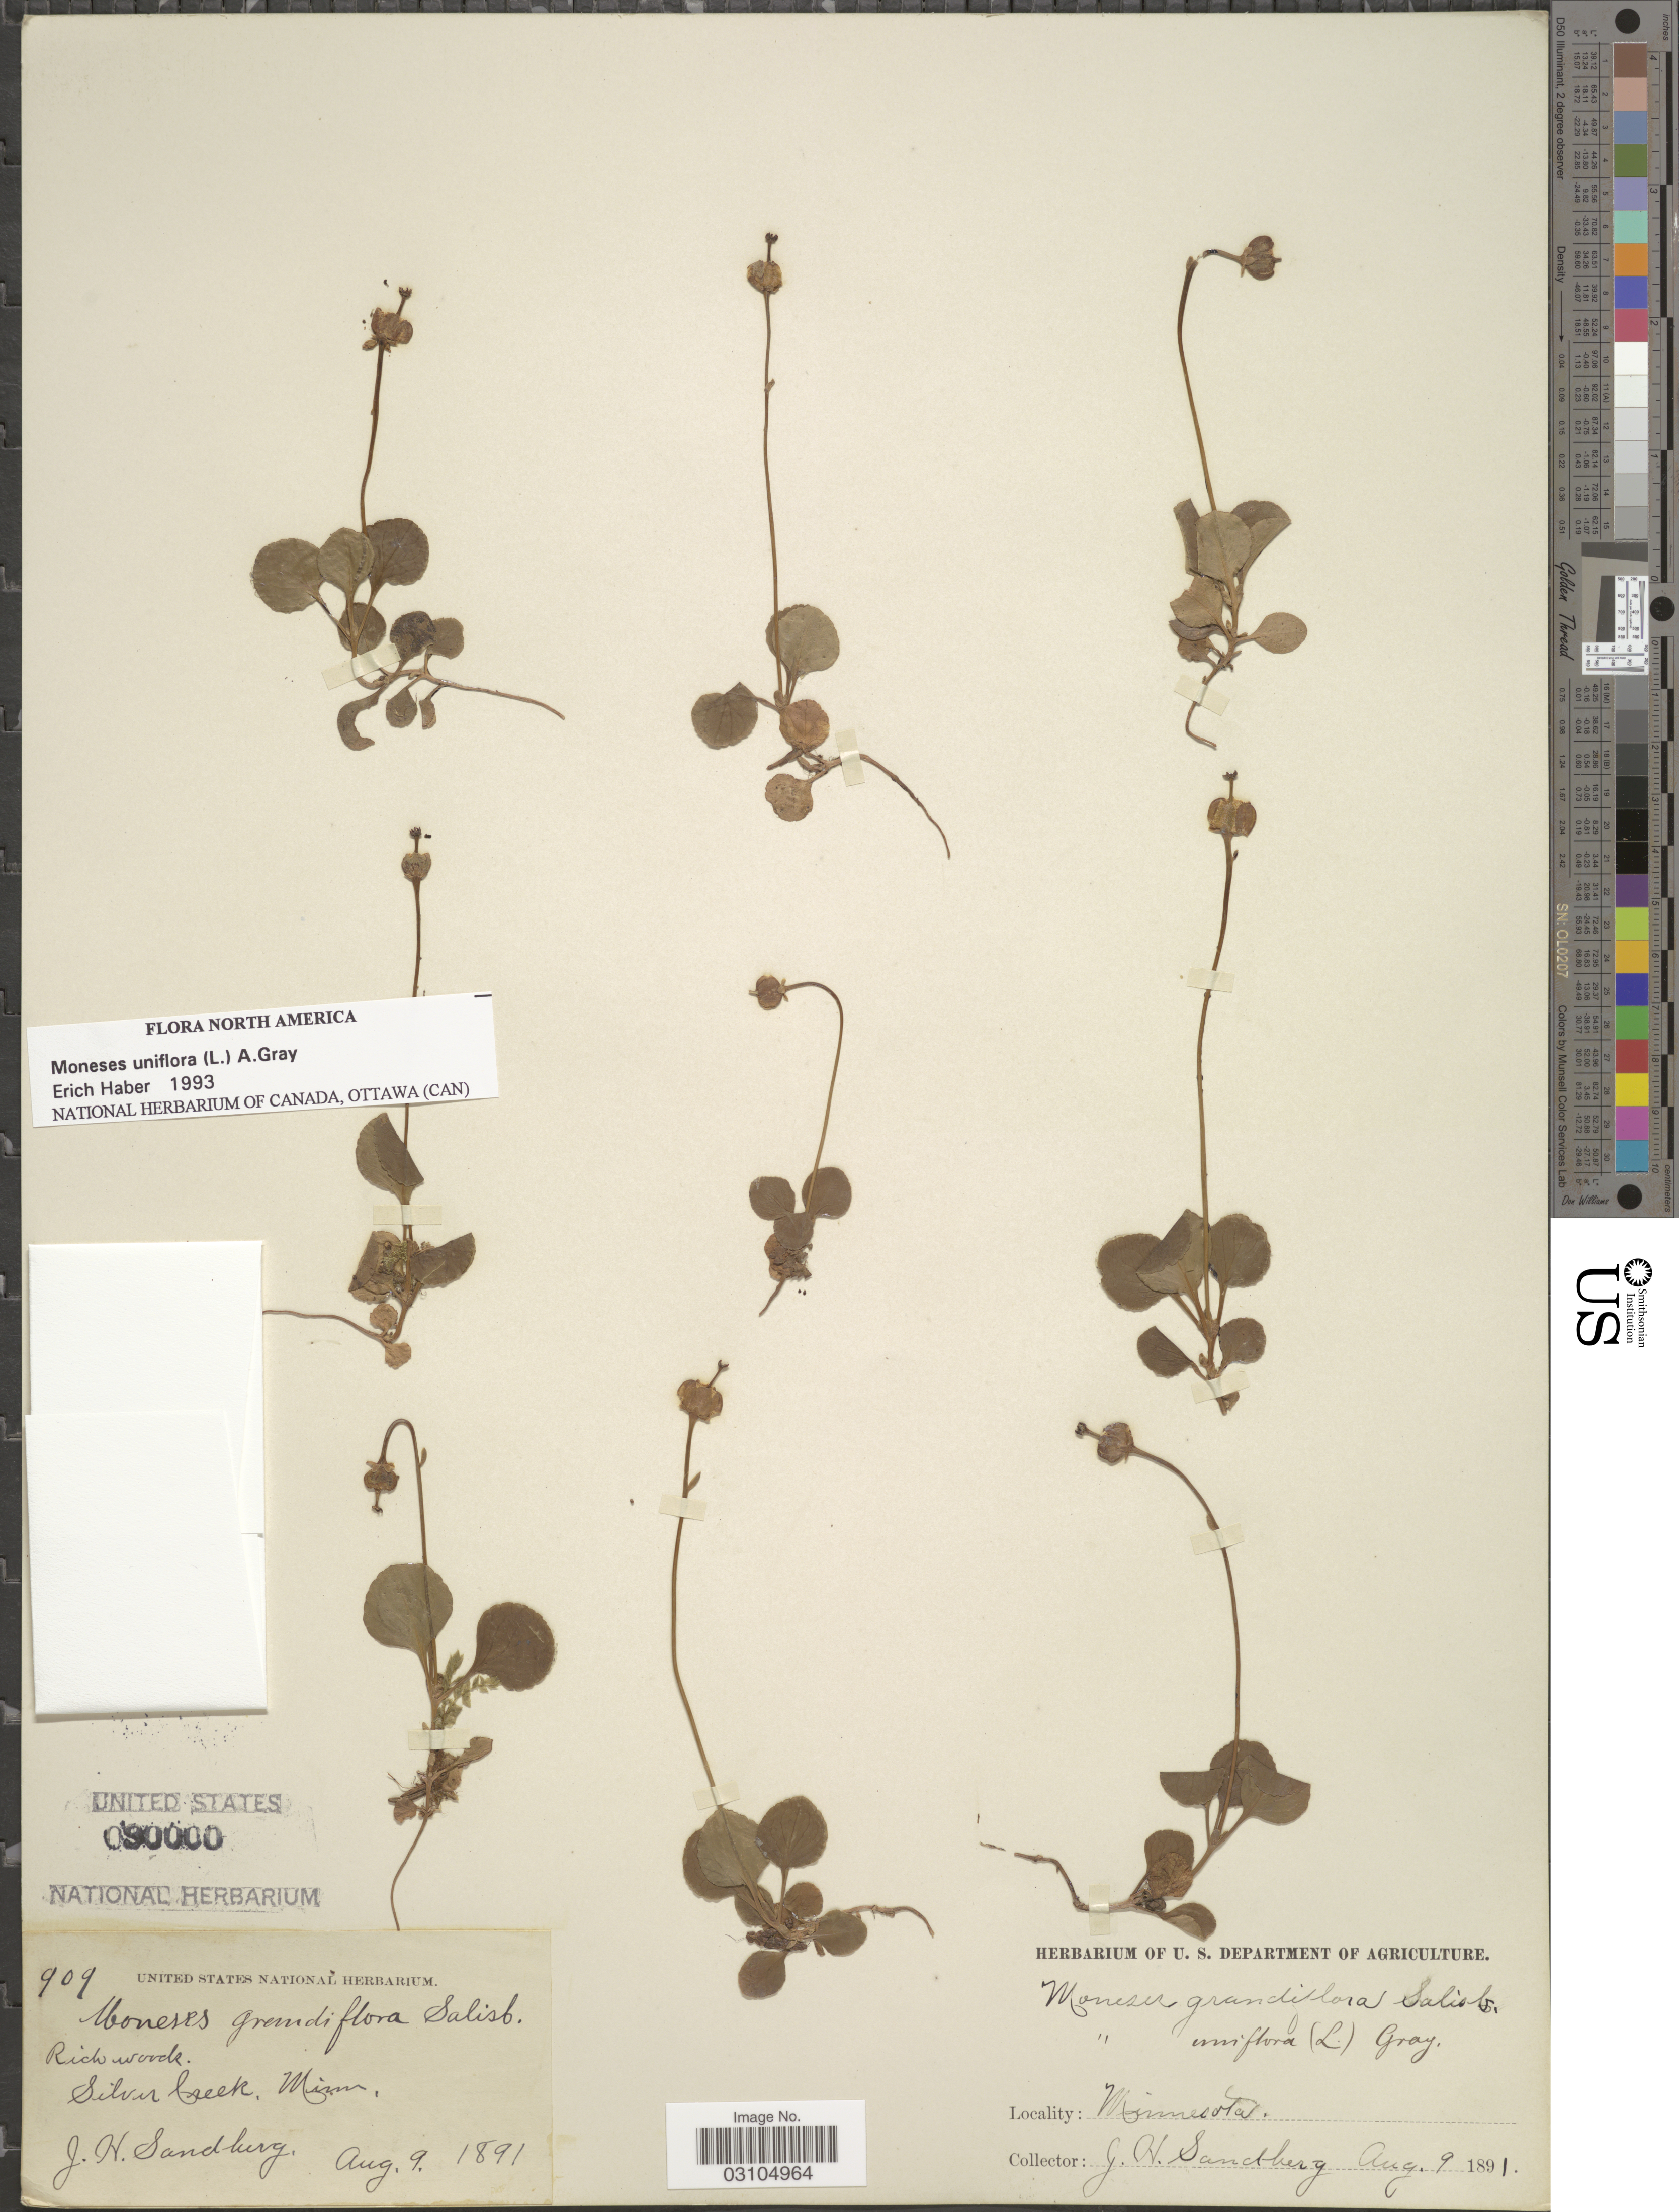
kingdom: Plantae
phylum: Tracheophyta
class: Magnoliopsida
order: Ericales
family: Ericaceae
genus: Moneses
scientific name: Moneses uniflora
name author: (L.) A. Gray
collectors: J. H. Sandberg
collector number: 909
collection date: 1891-08-09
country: United States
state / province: Minnesota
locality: Rich woods, Silver Creek, Minn.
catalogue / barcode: US 90000